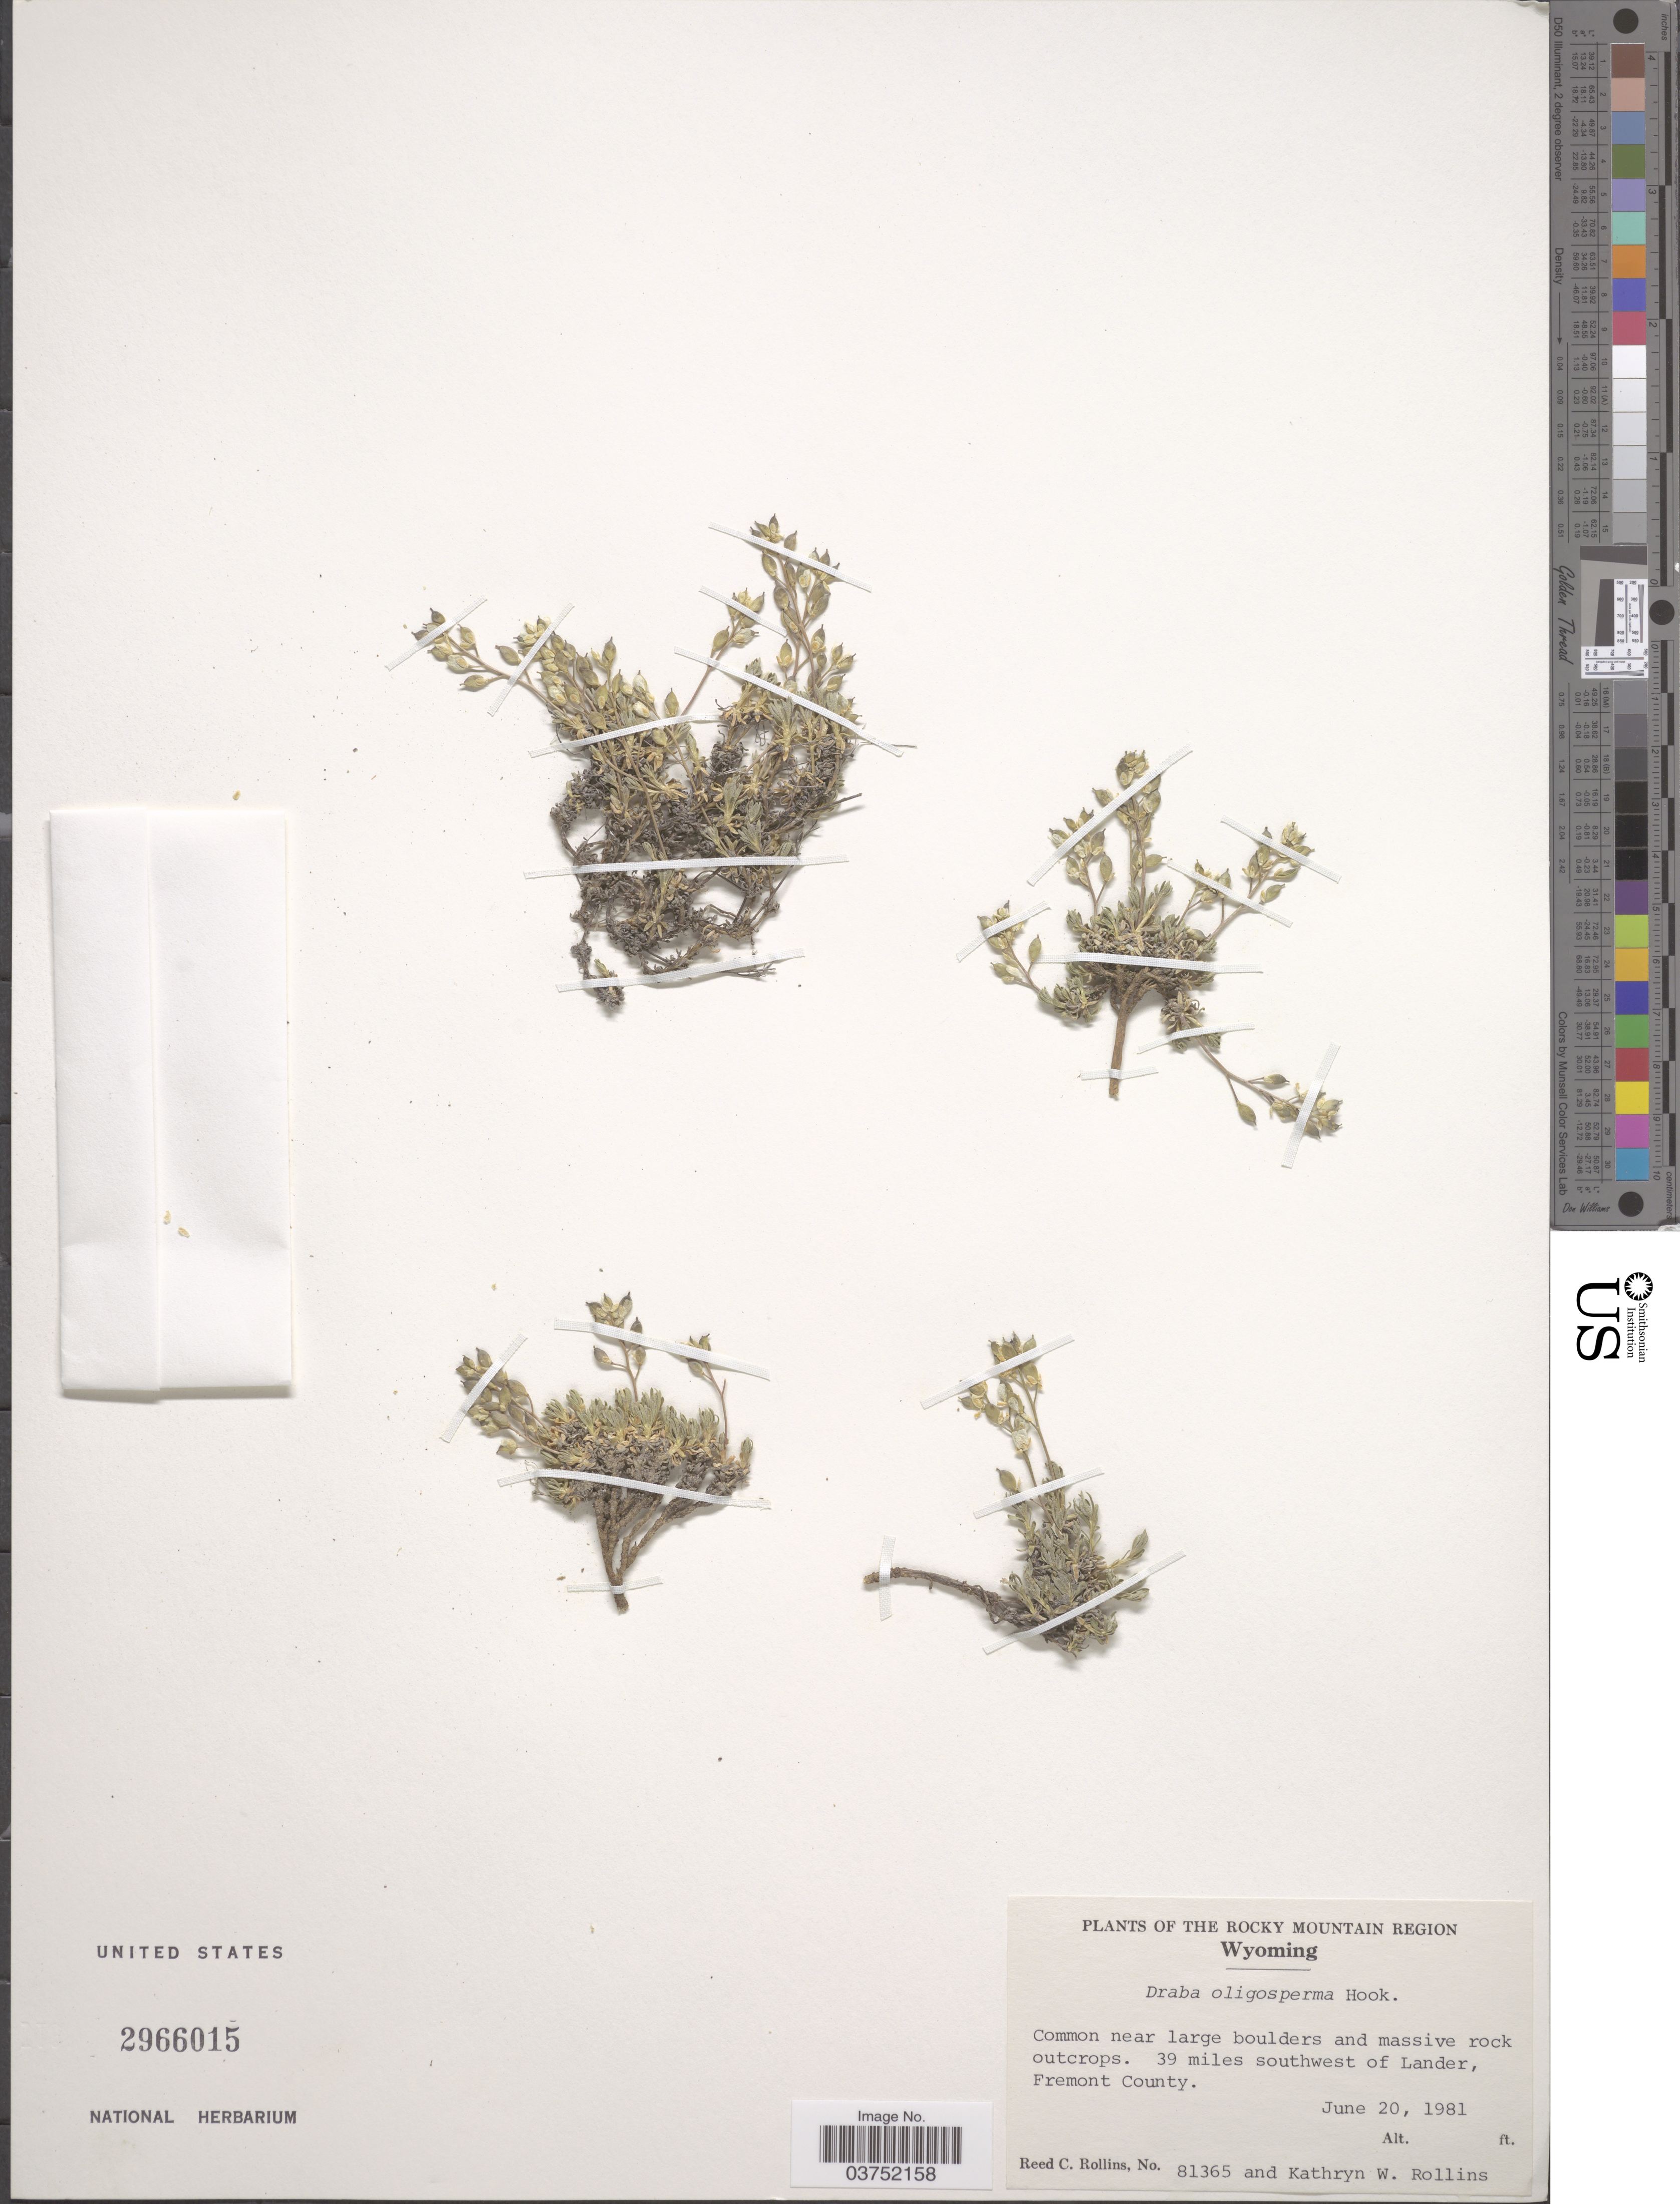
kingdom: Plantae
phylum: Tracheophyta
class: Magnoliopsida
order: Brassicales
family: Brassicaceae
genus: Draba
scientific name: Draba oligosperma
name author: Hook.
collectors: R. C. Rollins & K. W. Rollins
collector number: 81365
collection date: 1981-06-20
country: United States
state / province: Wyoming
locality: Rocky Mountain Region. 39 miles southwest of Lander, Fremont County.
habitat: common near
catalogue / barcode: US 2966015